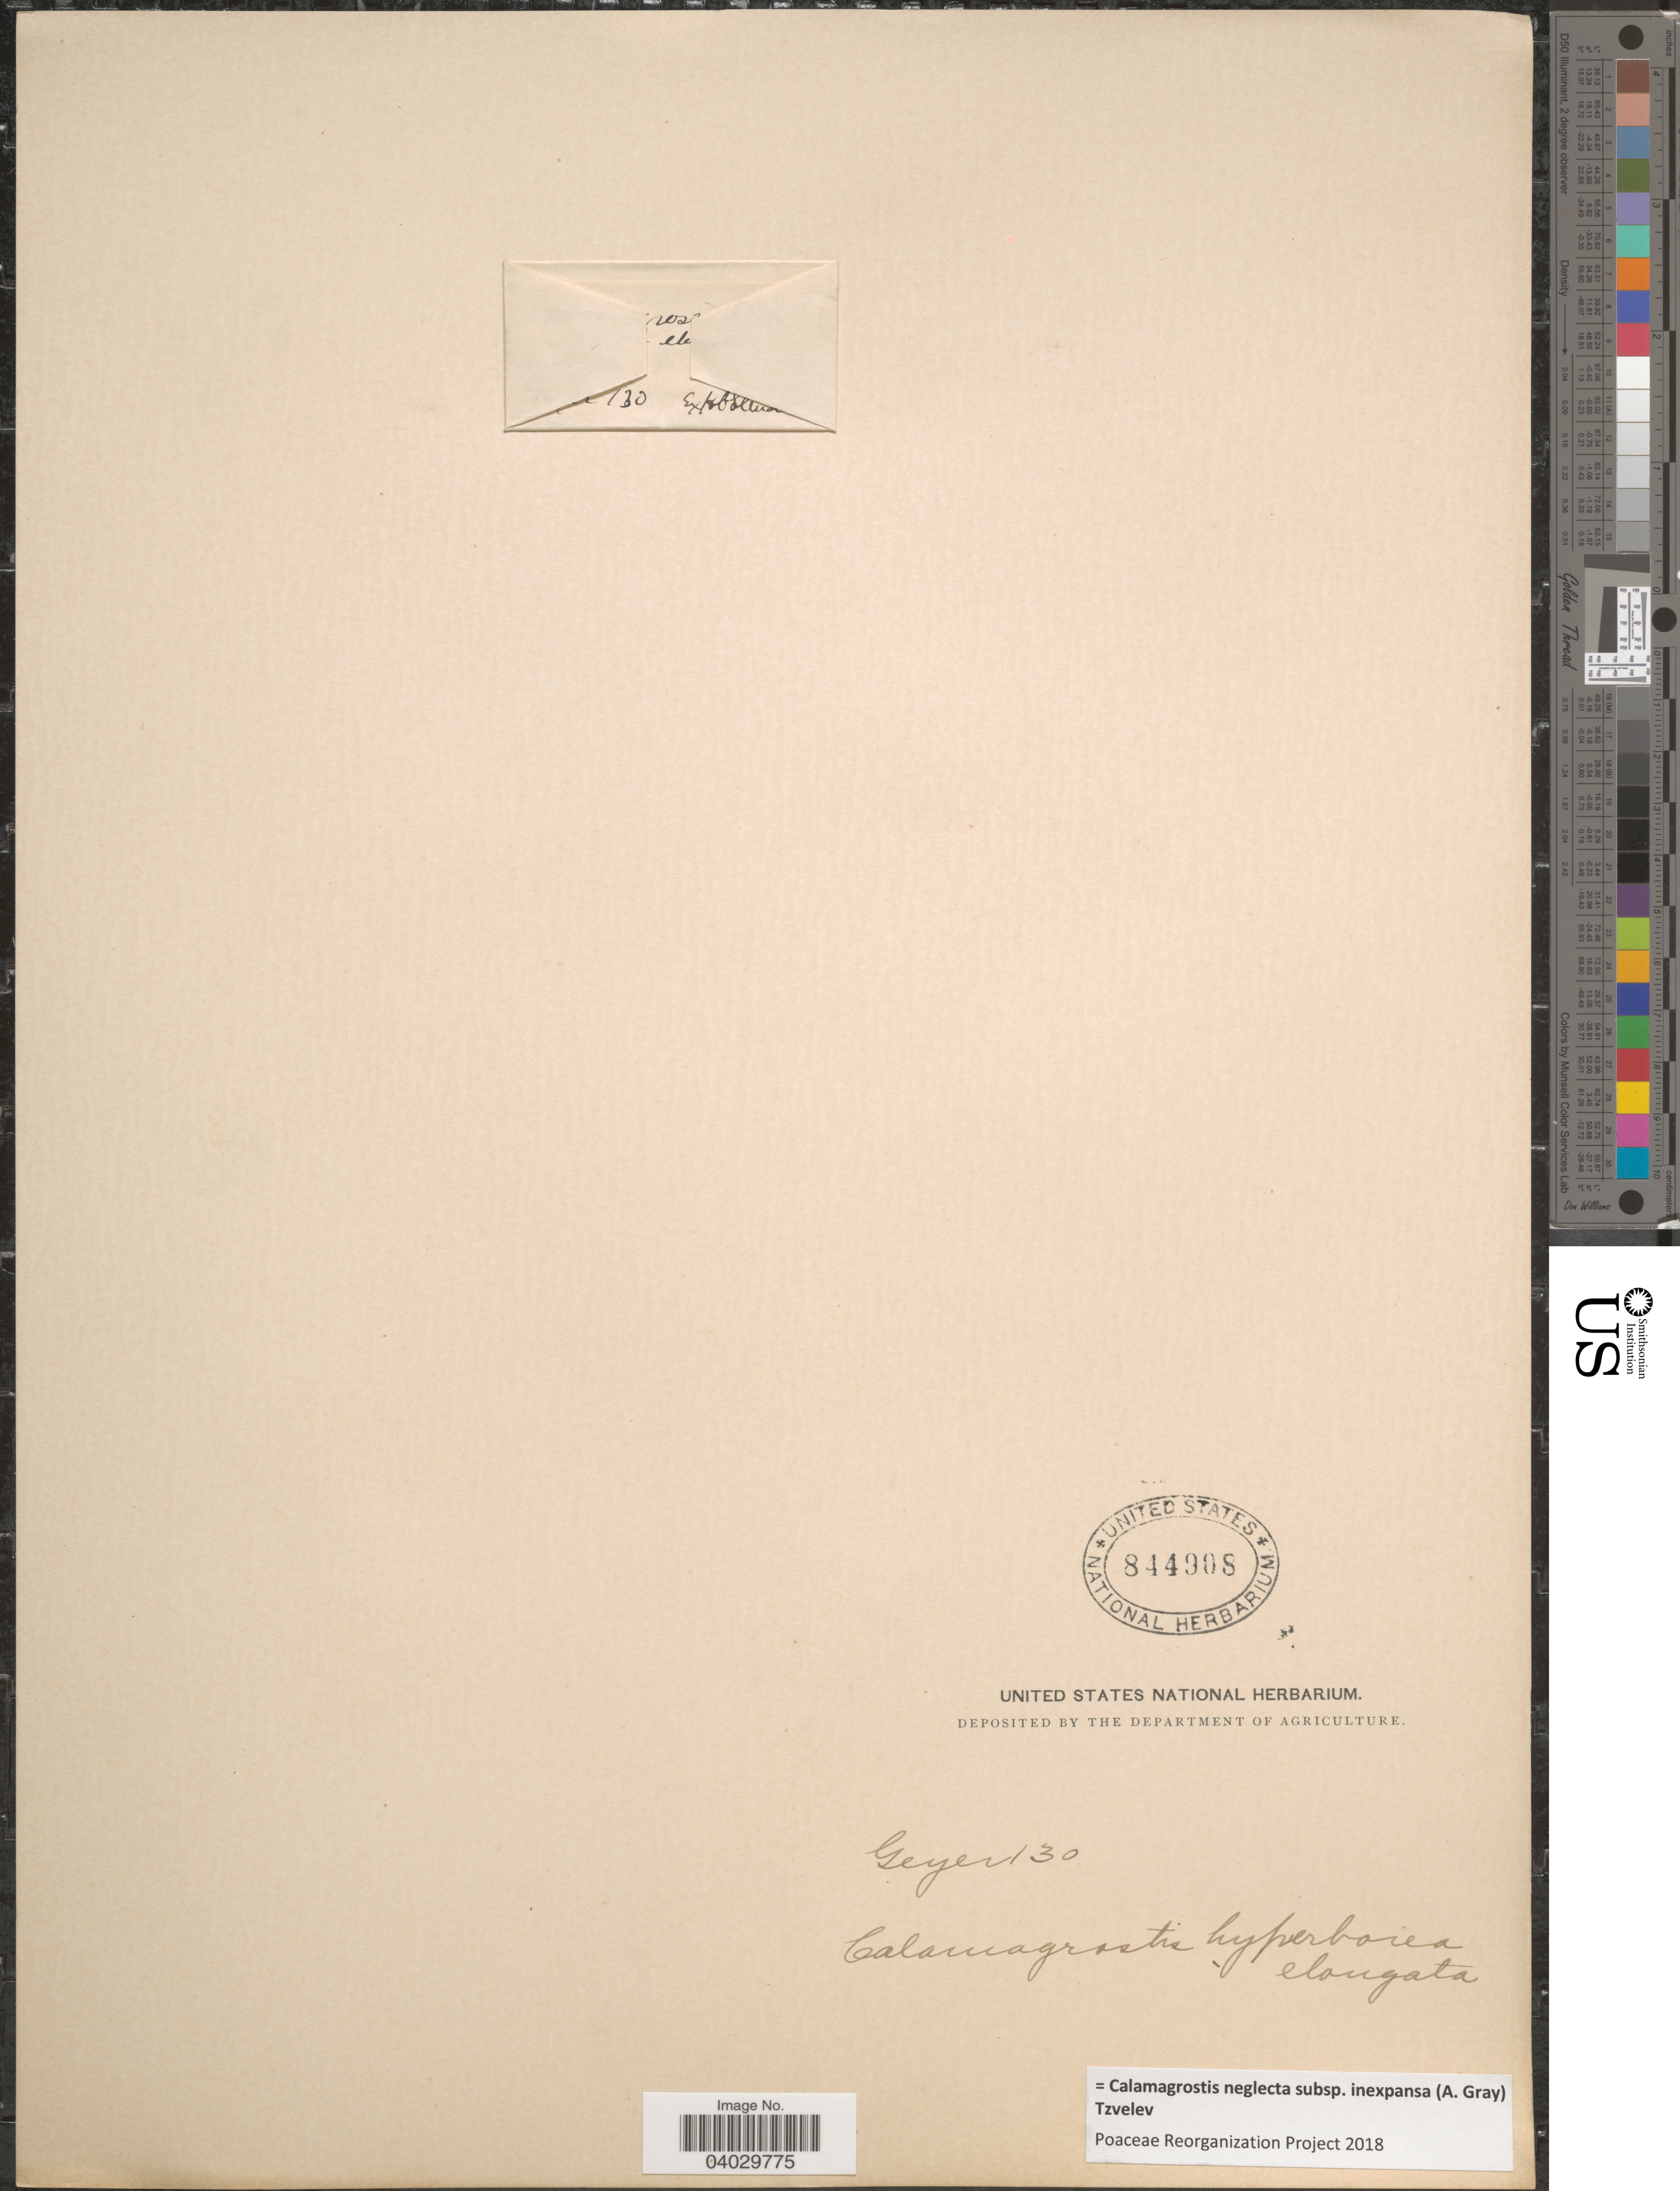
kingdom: Plantae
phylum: Tracheophyta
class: Liliopsida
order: Poales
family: Poaceae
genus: Calamagrostis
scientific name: Calamagrostis neglecta subsp. inexpansa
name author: (A. Gray) Tzvelev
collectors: Geyer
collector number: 130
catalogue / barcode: US 844908